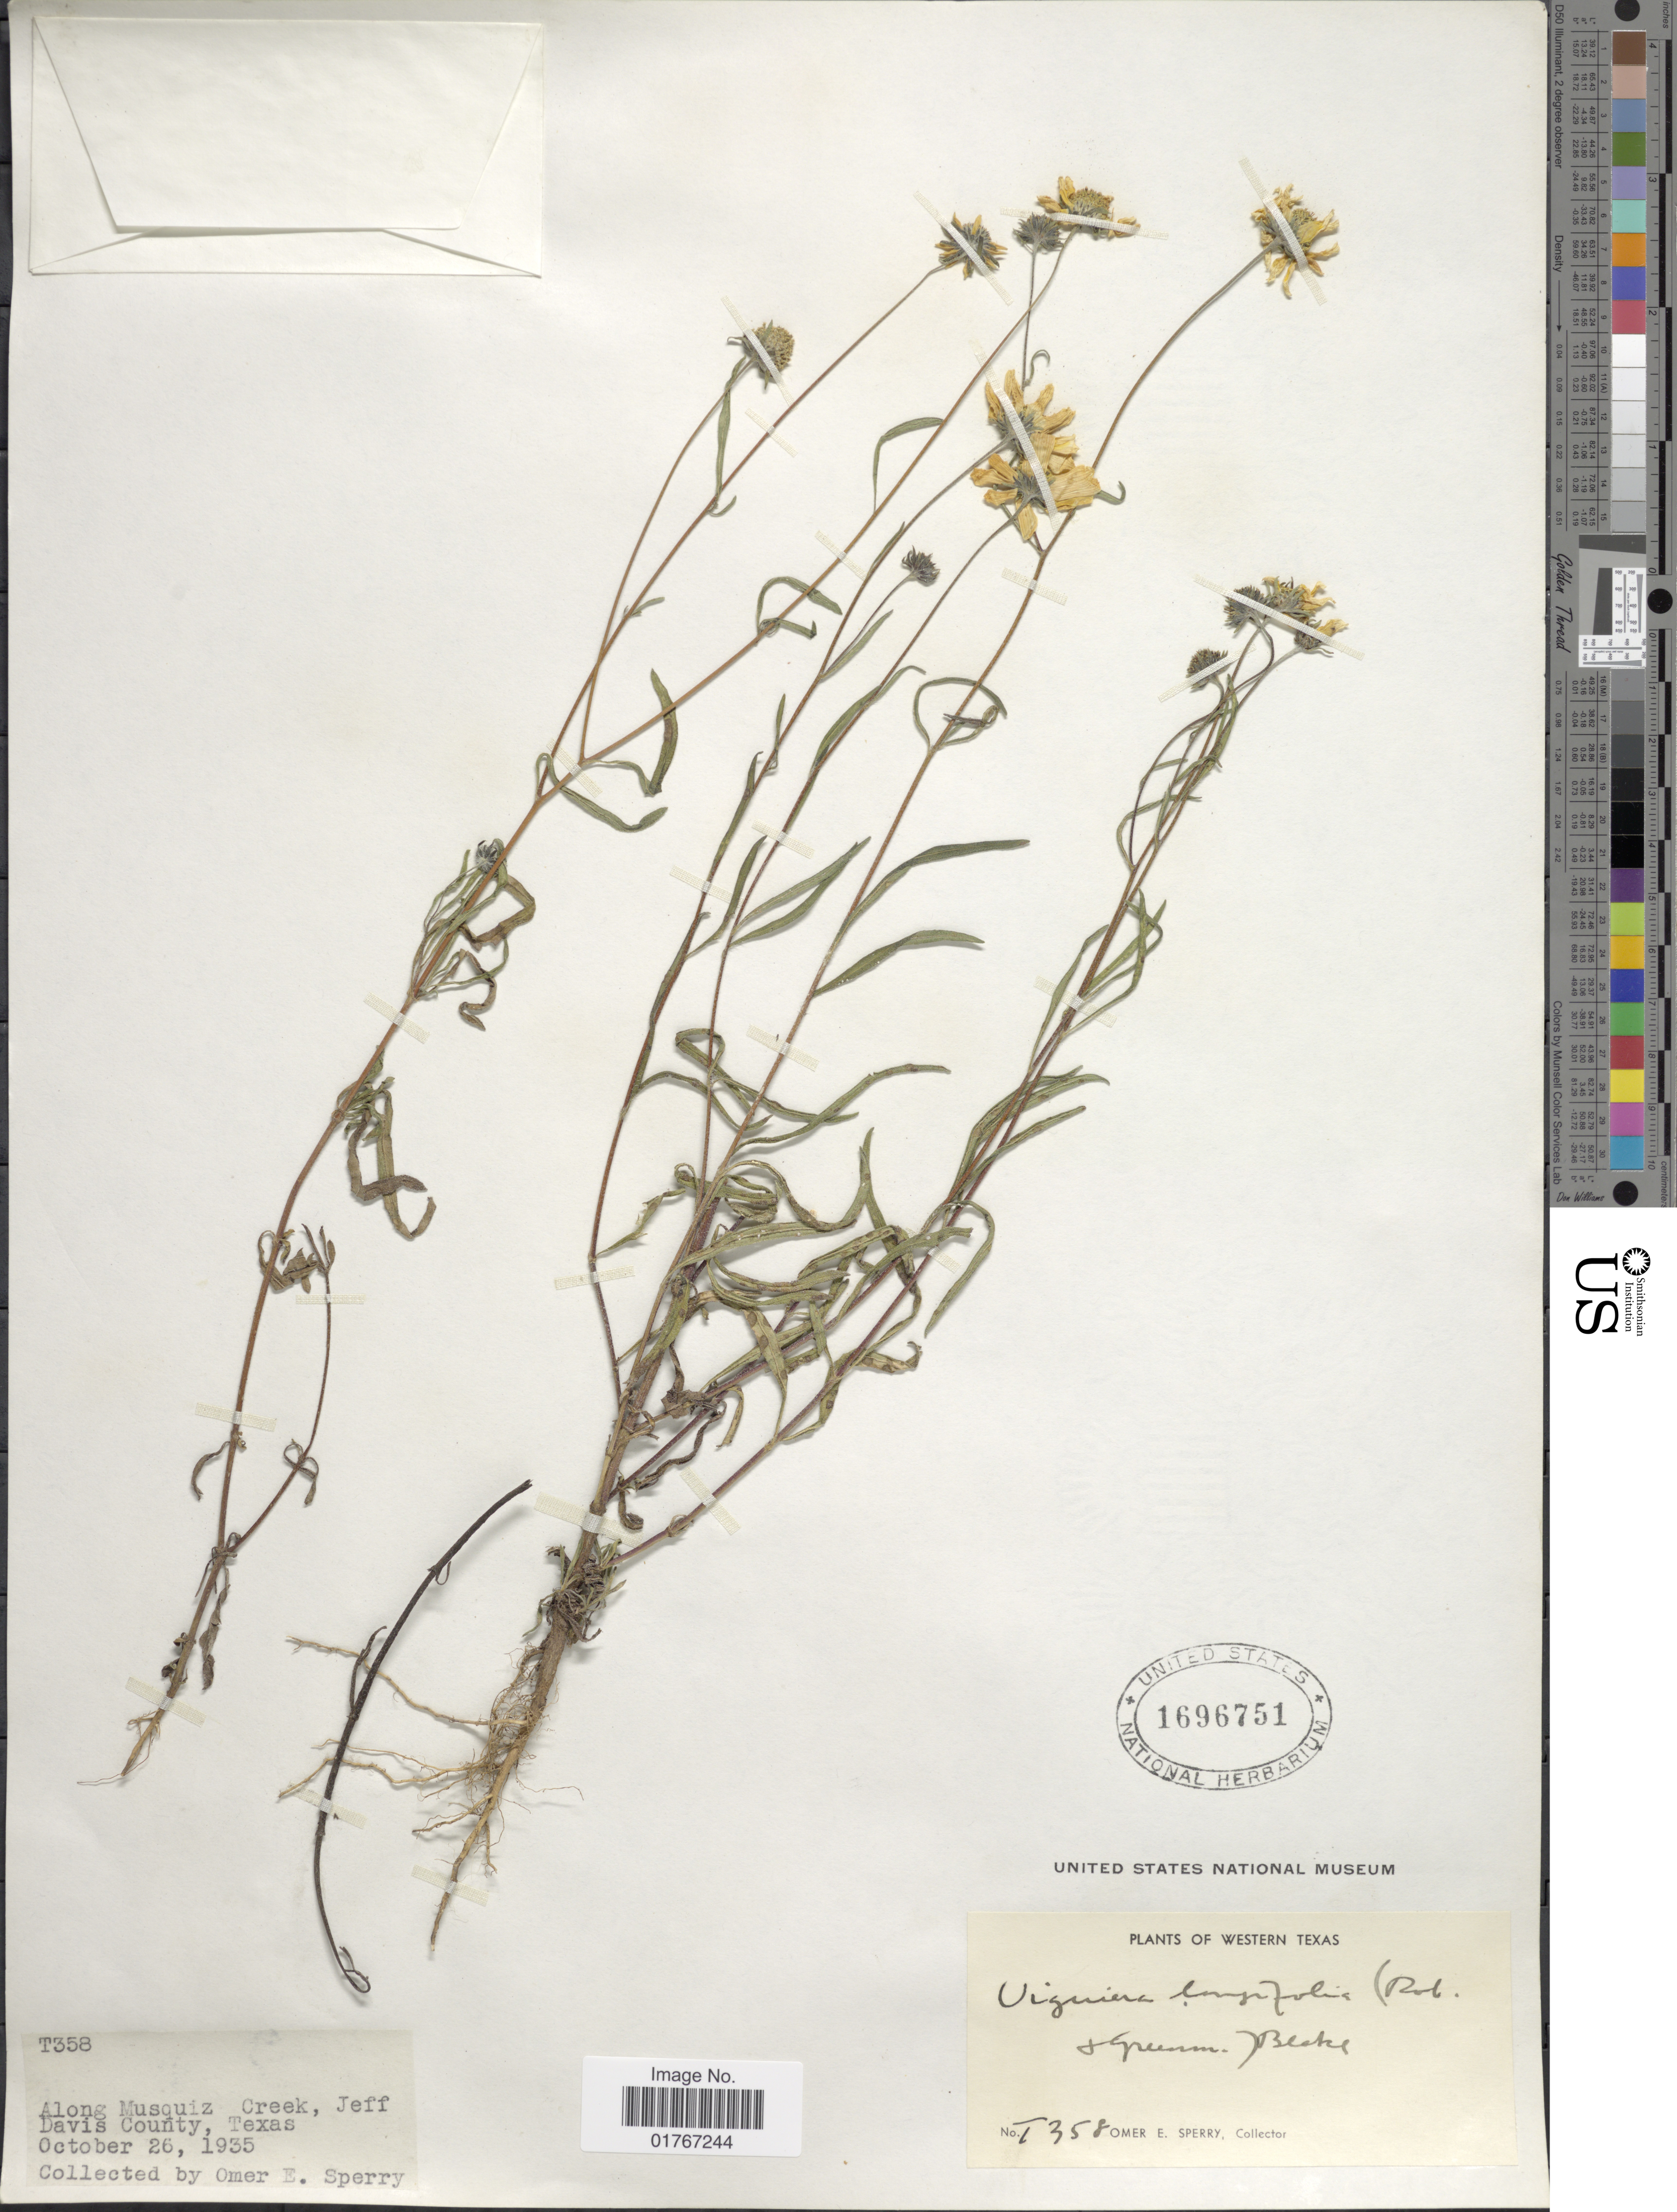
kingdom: Plantae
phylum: Tracheophyta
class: Magnoliopsida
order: Asterales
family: Asteraceae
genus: Heliomeris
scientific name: Heliomeris longifolia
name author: (B.L. Rob.) Cockerell & Greenm.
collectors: O. E. Sperry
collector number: T358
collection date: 1935-10-26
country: United States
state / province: Texas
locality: Western texas, Along Musquiz Creek, Jeff Davis County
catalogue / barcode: US 1696751